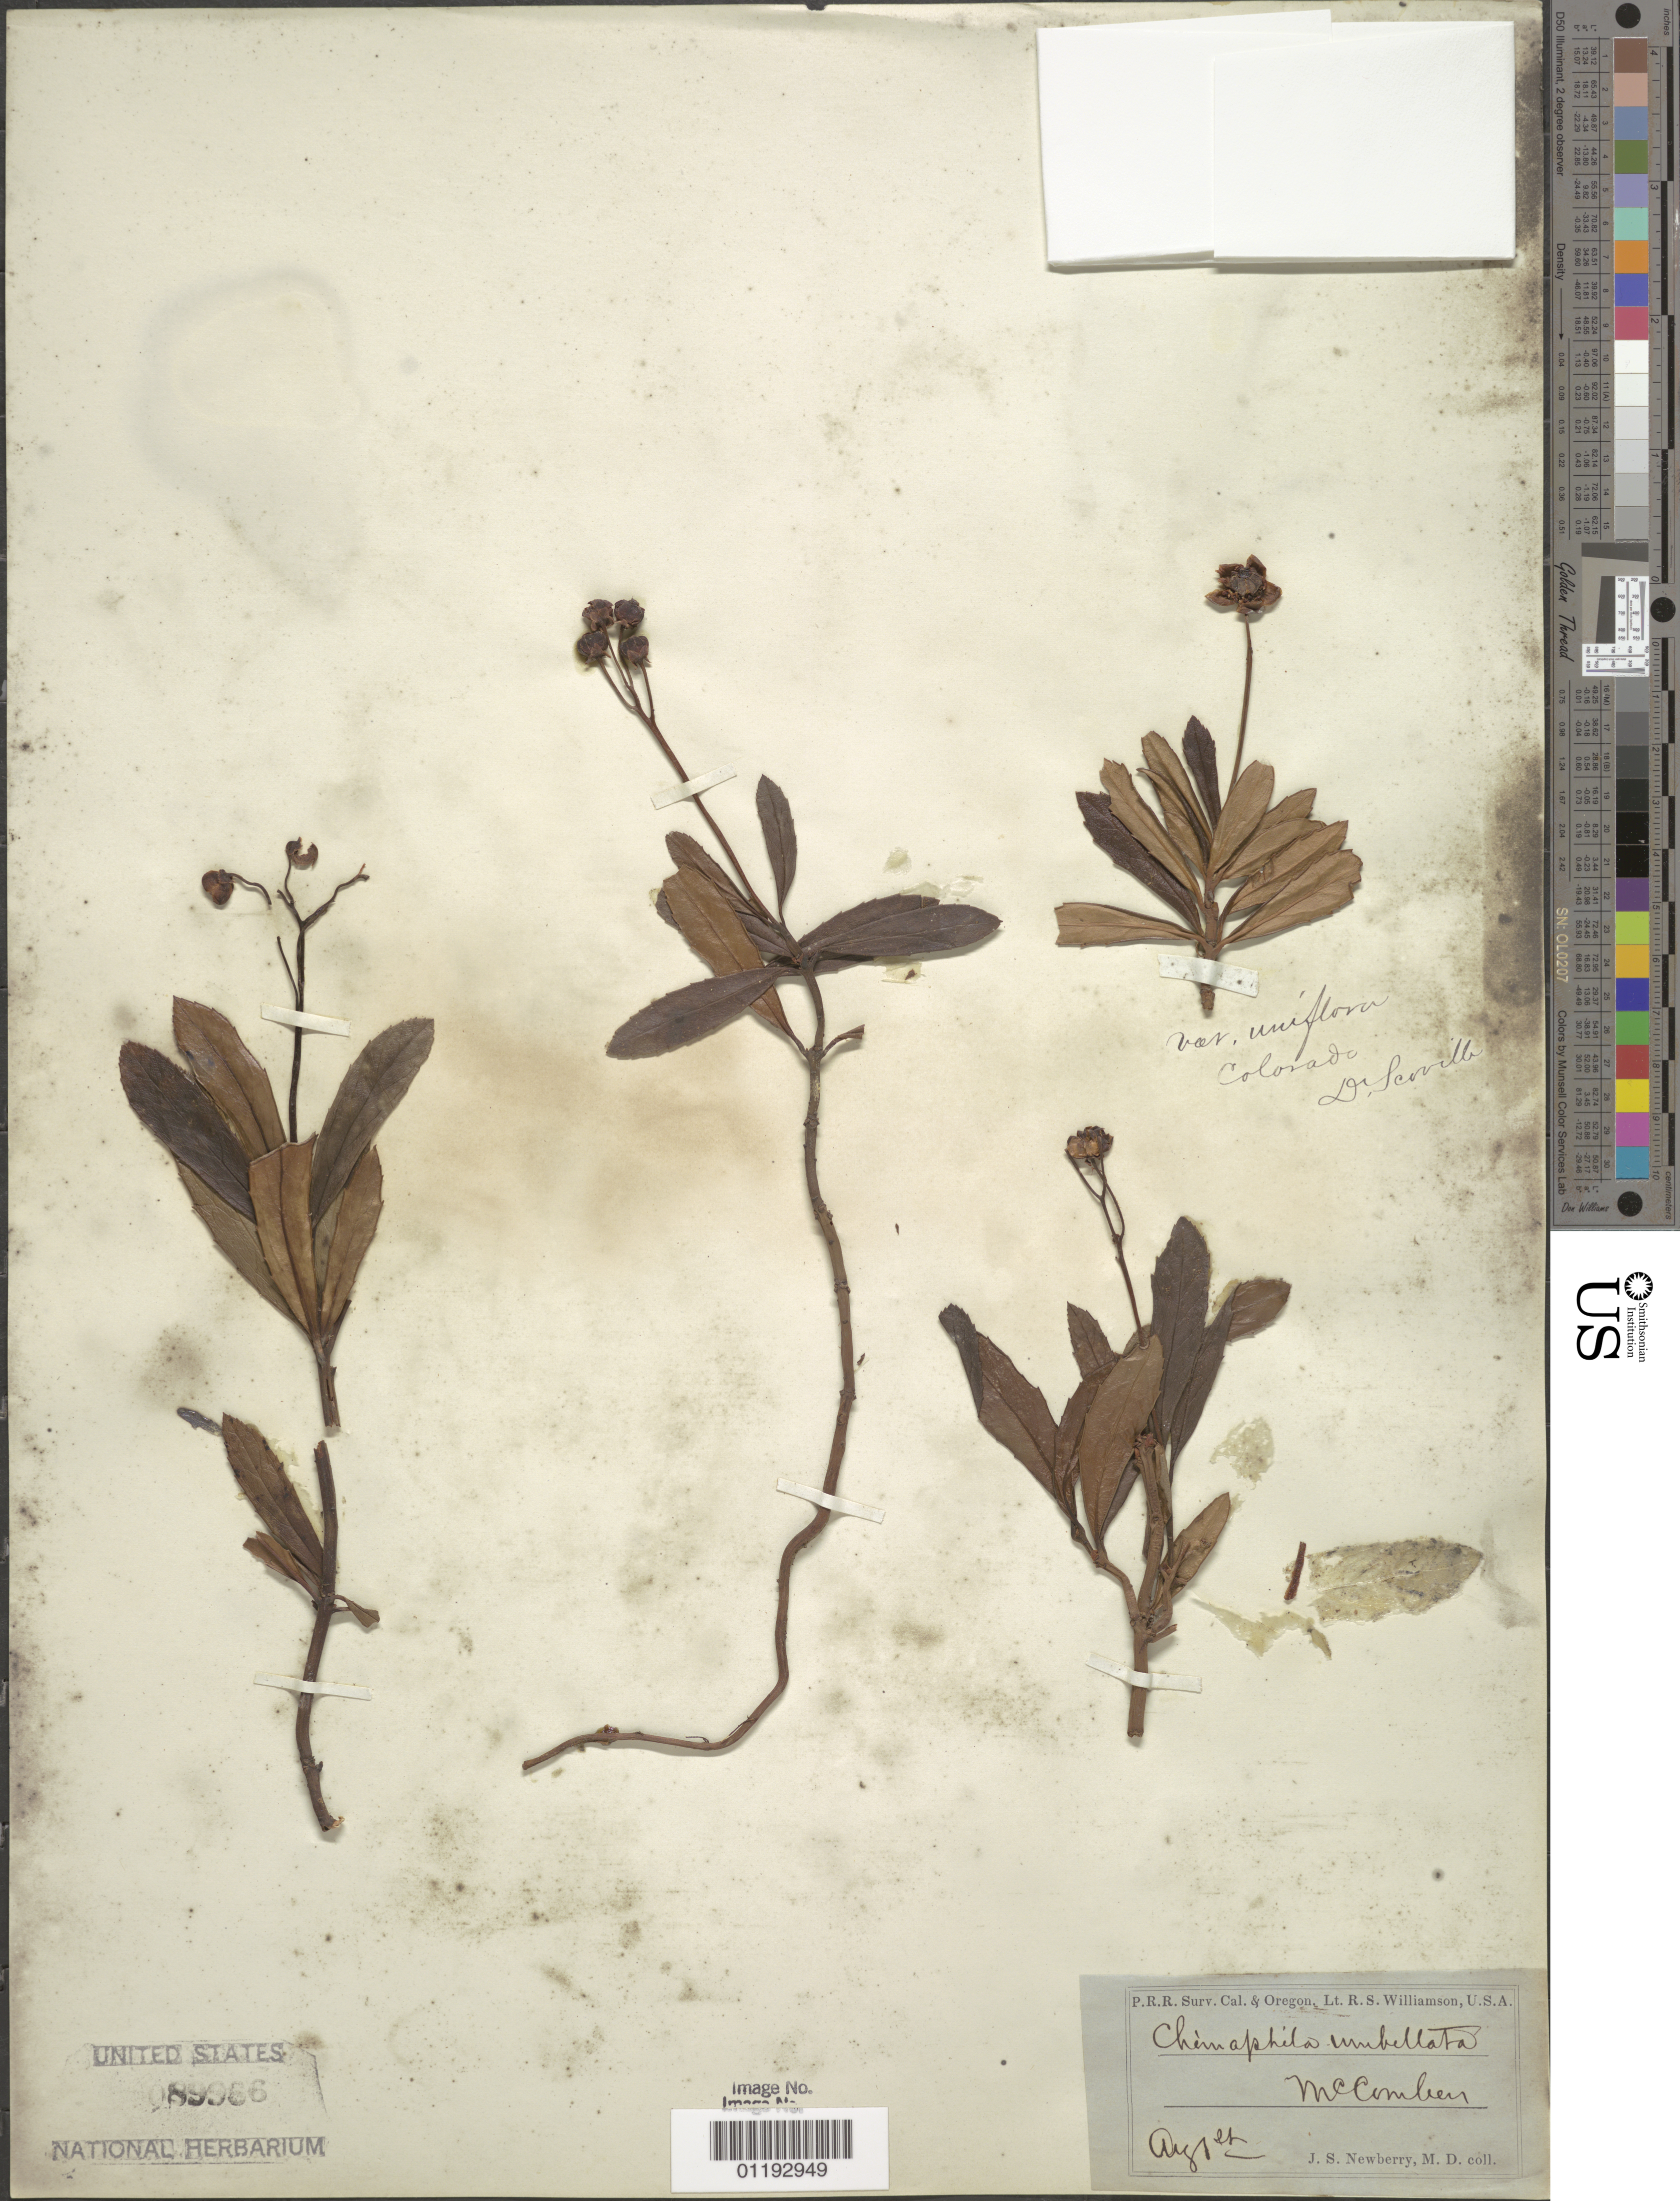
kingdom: Plantae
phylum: Tracheophyta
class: Magnoliopsida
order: Ericales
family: Ericaceae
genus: Chimaphila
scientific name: Chimaphila umbellata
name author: (L.) W.P.C. Barton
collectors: J. S. Newberry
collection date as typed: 1 Aug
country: United States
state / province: California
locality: McComben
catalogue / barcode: US 89966